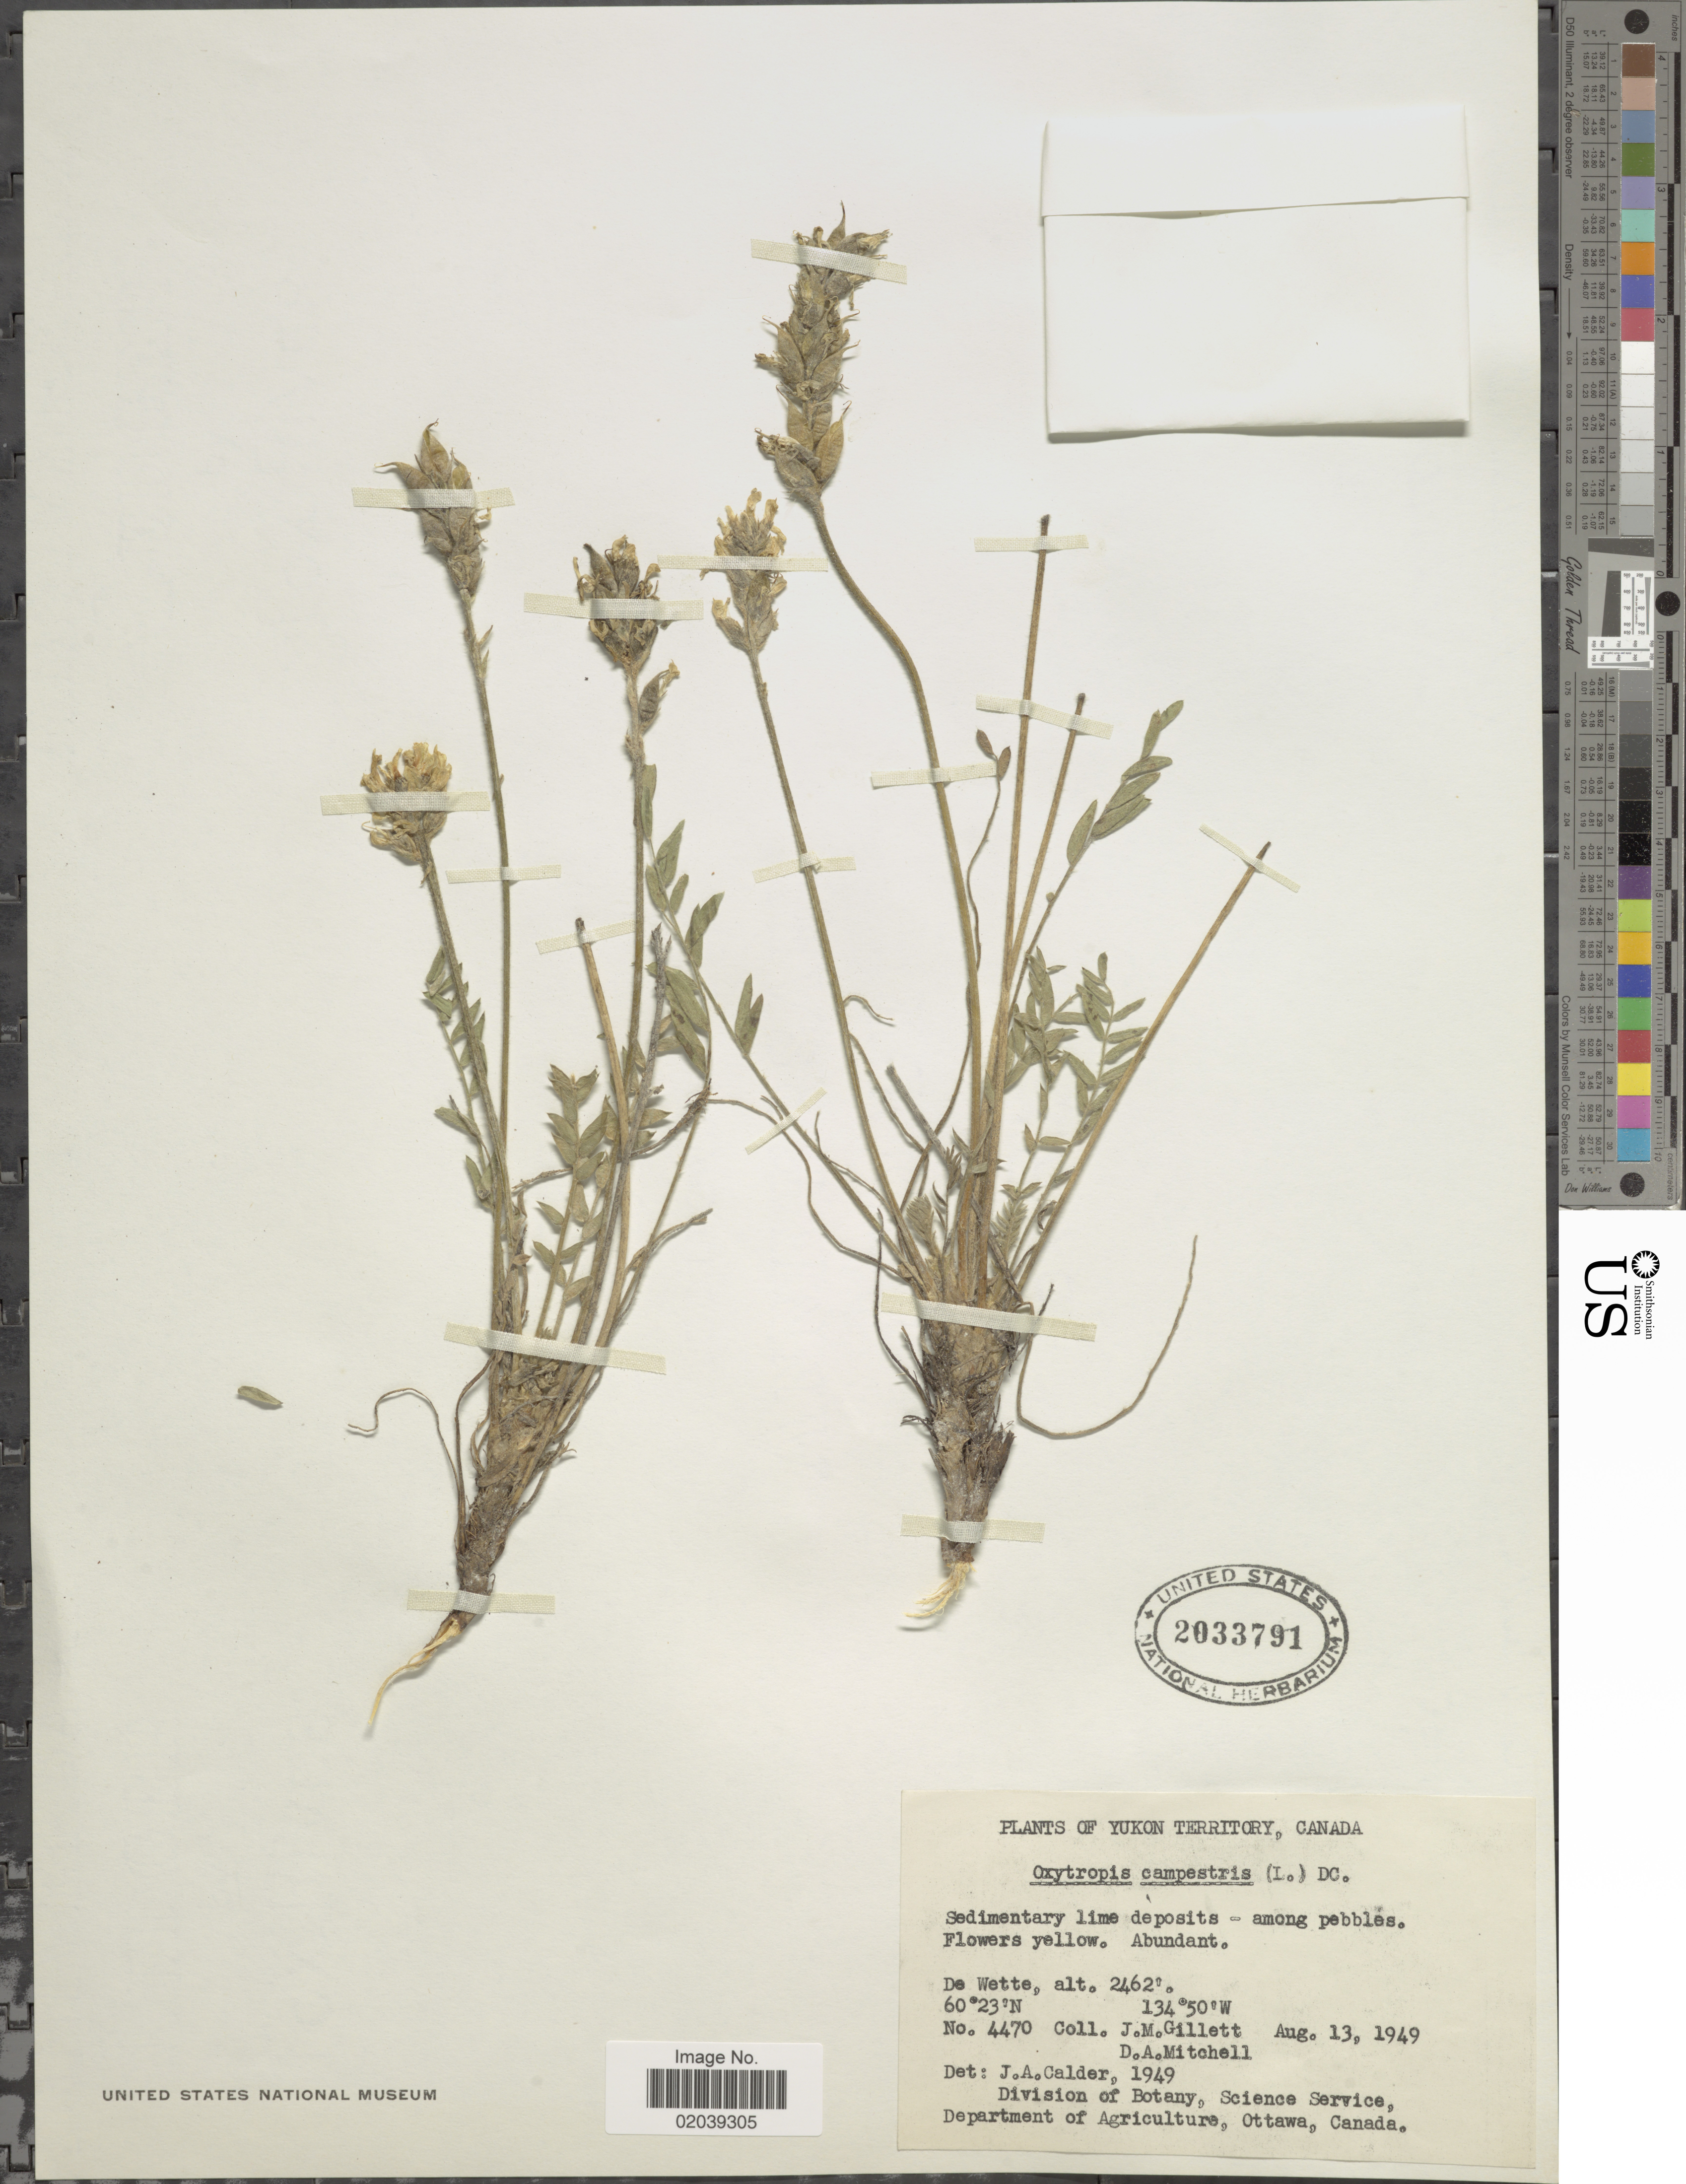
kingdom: Plantae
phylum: Tracheophyta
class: Magnoliopsida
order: Fabales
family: Fabaceae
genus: Oxytropis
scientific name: Oxytropis campestris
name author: (L.) DC.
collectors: J. M. Gillett & D. Mitchell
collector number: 4470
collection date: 1949-08-13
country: Canada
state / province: Yukon Territory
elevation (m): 750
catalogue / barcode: US 2033791